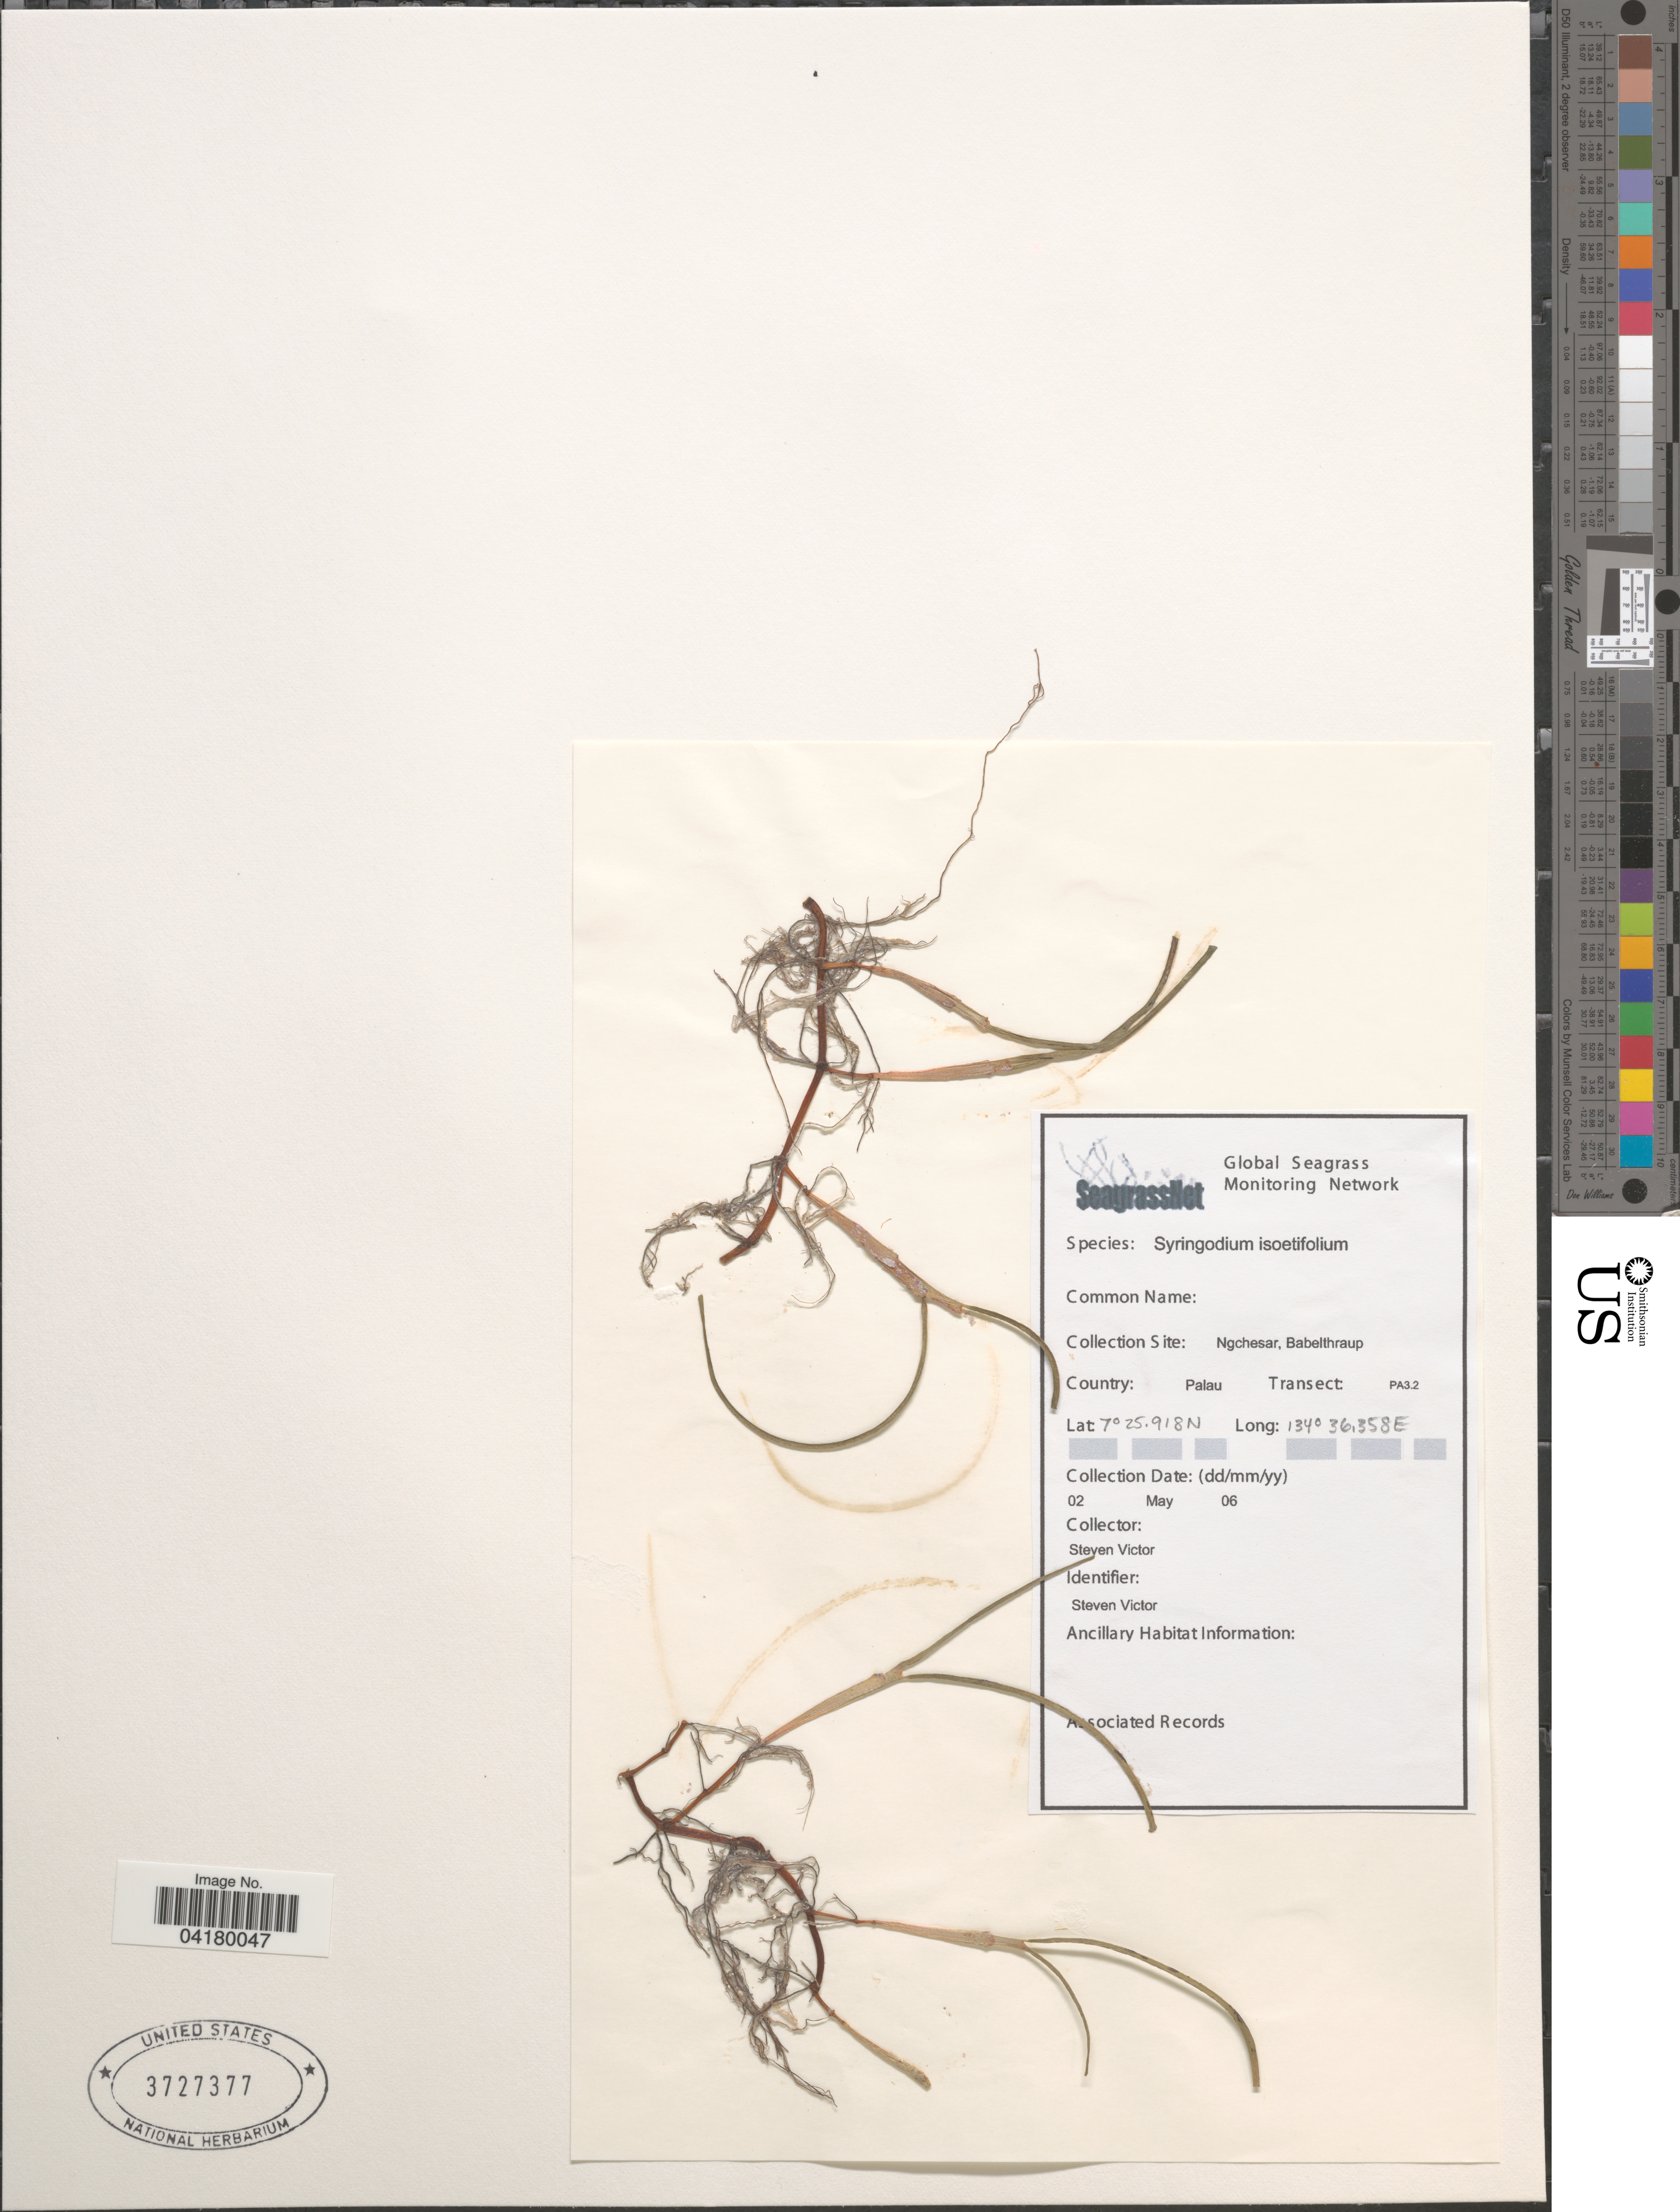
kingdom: Plantae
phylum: Tracheophyta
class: Liliopsida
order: Alismatales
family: Cymodoceaceae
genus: Syringodium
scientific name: Syringodium isoetifolium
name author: (Asch.) Dandy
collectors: S. Victor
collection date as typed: Transcribed d/m/y: 2/5/6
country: Palau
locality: Collection Site: Ngchesar, Babelthraup. Country: Palau. Transect: PA3.2.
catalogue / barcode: US 3727377